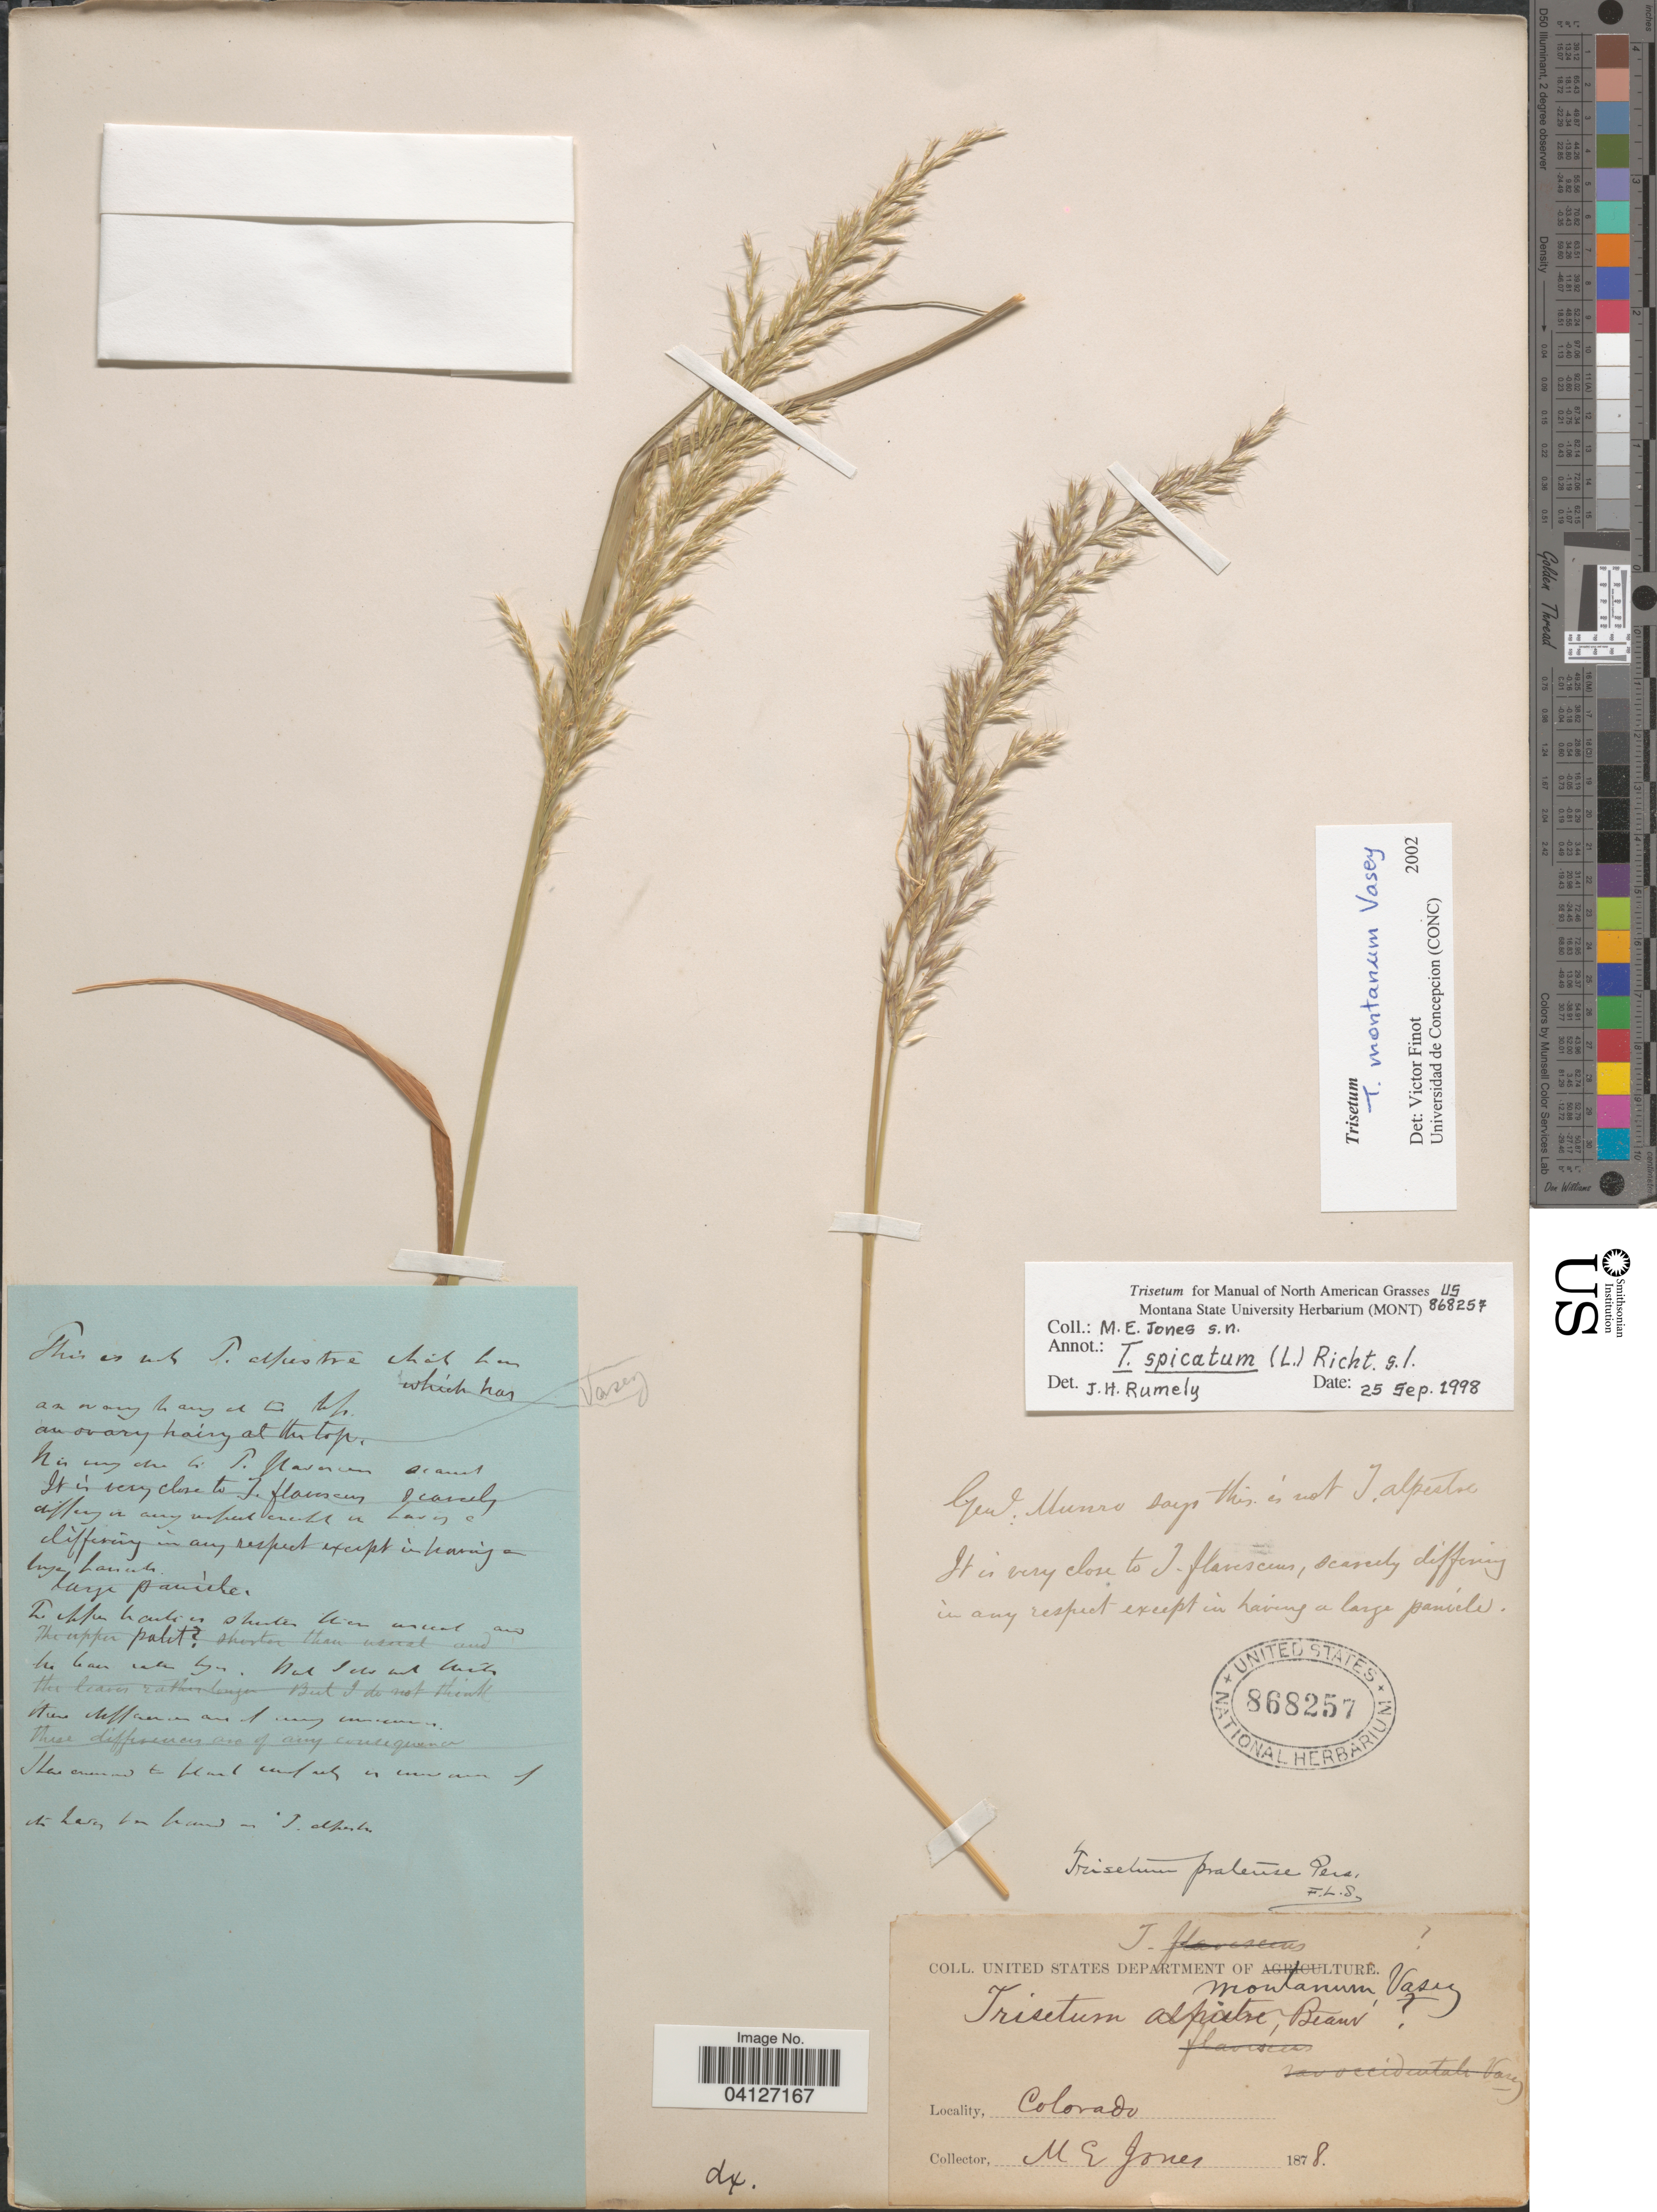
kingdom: Plantae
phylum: Tracheophyta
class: Liliopsida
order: Poales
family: Poaceae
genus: Trisetum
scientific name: Trisetum montanum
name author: Vasey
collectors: M. E. Jones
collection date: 1878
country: United States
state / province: Colorado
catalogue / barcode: US 868257